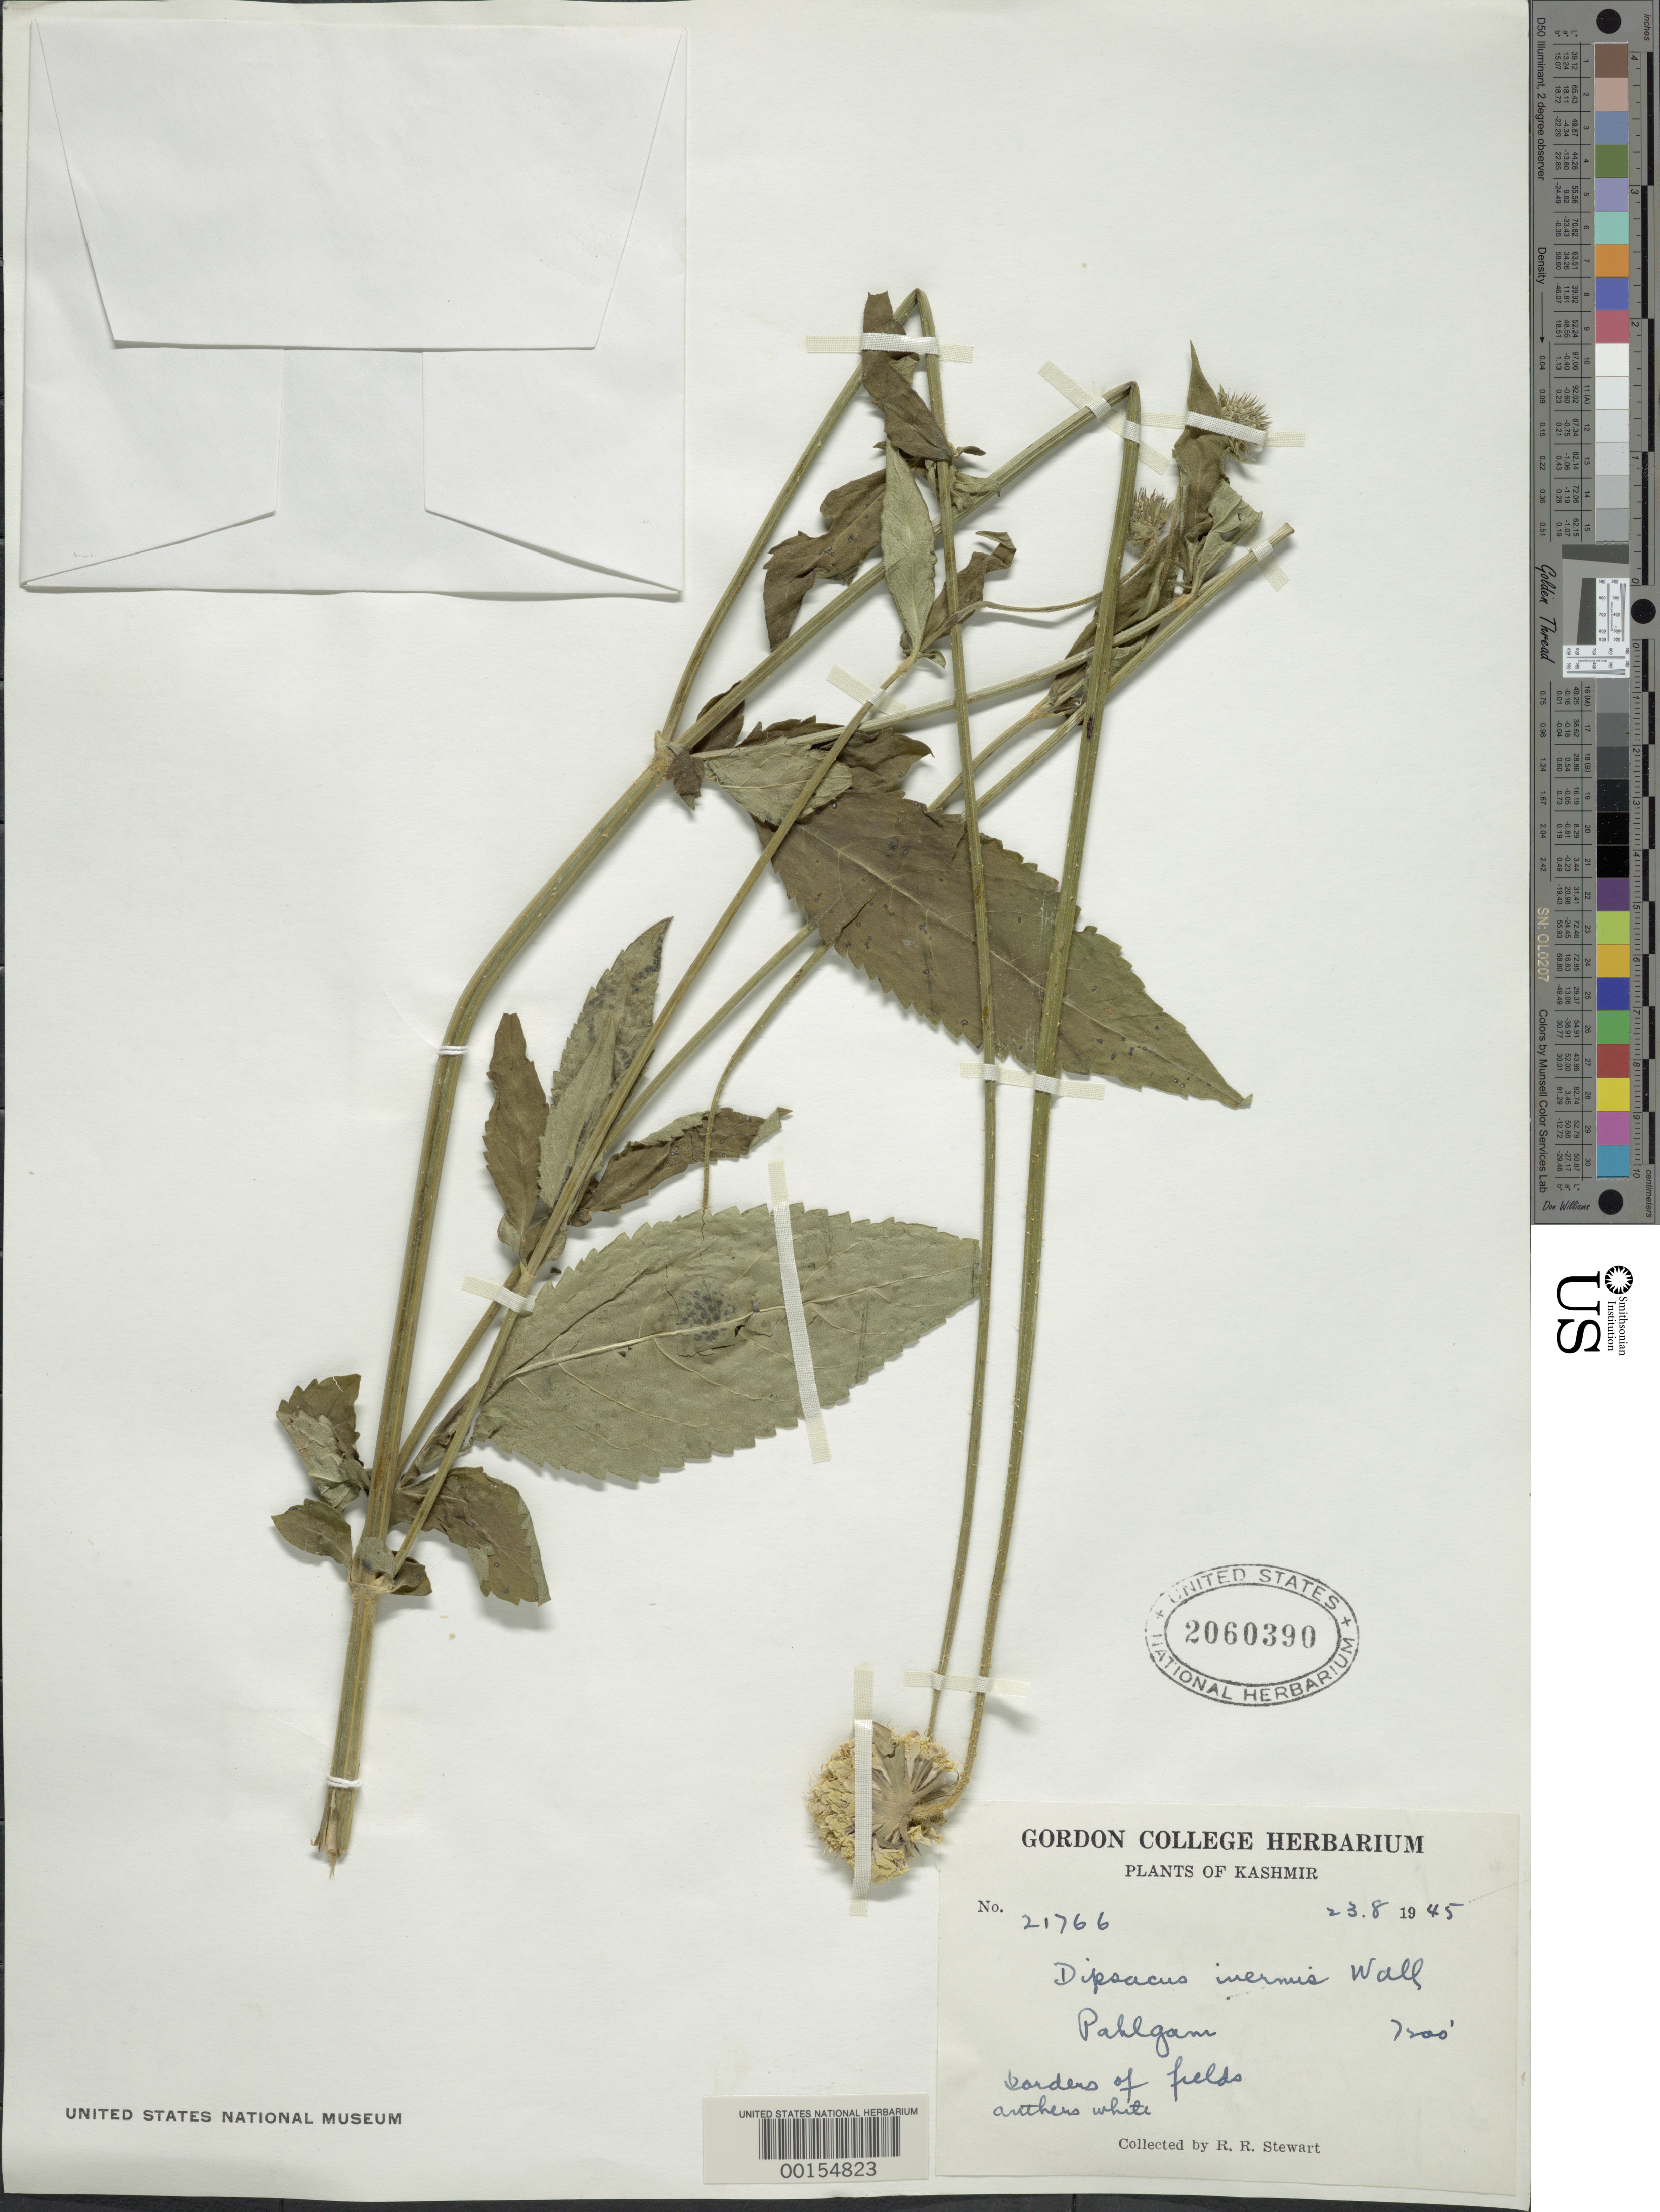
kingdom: Plantae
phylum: Tracheophyta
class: Magnoliopsida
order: Dipsacales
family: Caprifoliaceae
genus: Dipsacus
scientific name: Dipsacus inermis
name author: Wall.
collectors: R. R. Stewart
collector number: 21766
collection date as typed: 23 Aug 1945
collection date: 1945-08-23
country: Turkey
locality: Kashmir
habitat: Borders of fields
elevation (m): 2195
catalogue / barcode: US 2060390